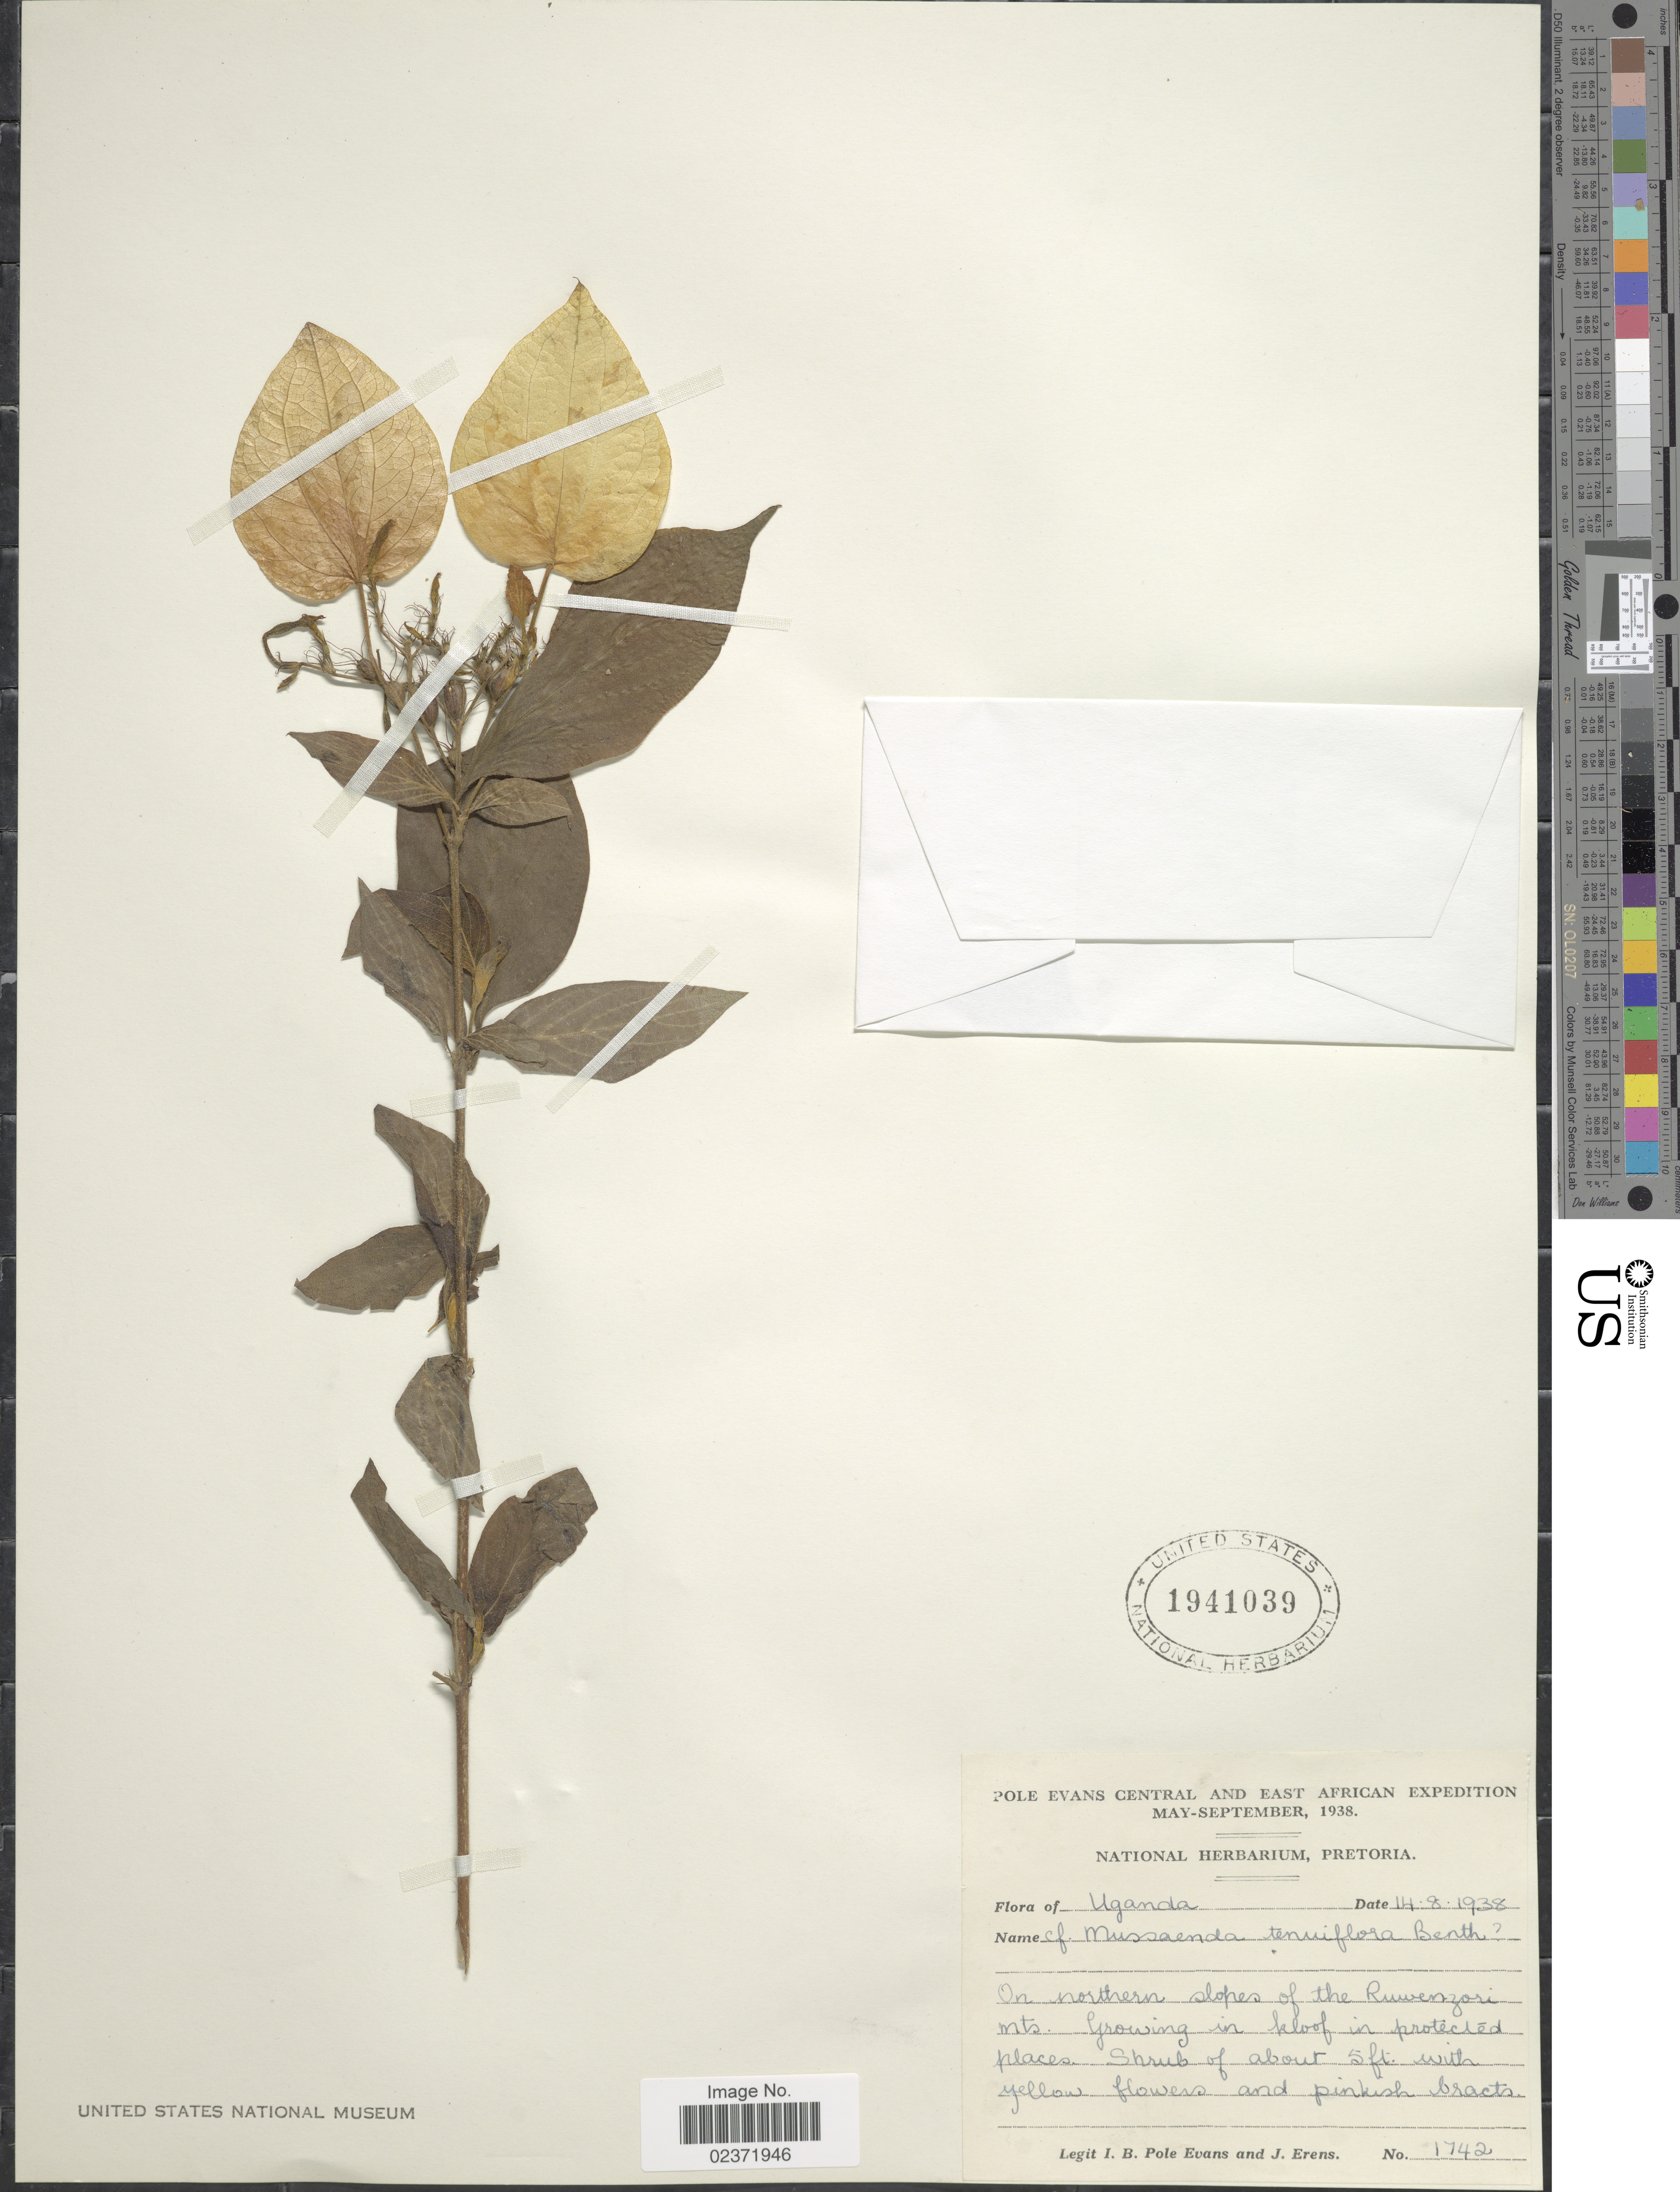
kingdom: Plantae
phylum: Tracheophyta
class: Magnoliopsida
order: Gentianales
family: Rubiaceae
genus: Mussaenda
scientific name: Mussaenda tenuiflora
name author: Benth.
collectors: I. B. Pole-Evans & J. Erens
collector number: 1742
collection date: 1938-08-14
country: Congo, Democratic Republic of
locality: On northern slopes of the Ruwenzori mts.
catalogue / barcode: US 1941039